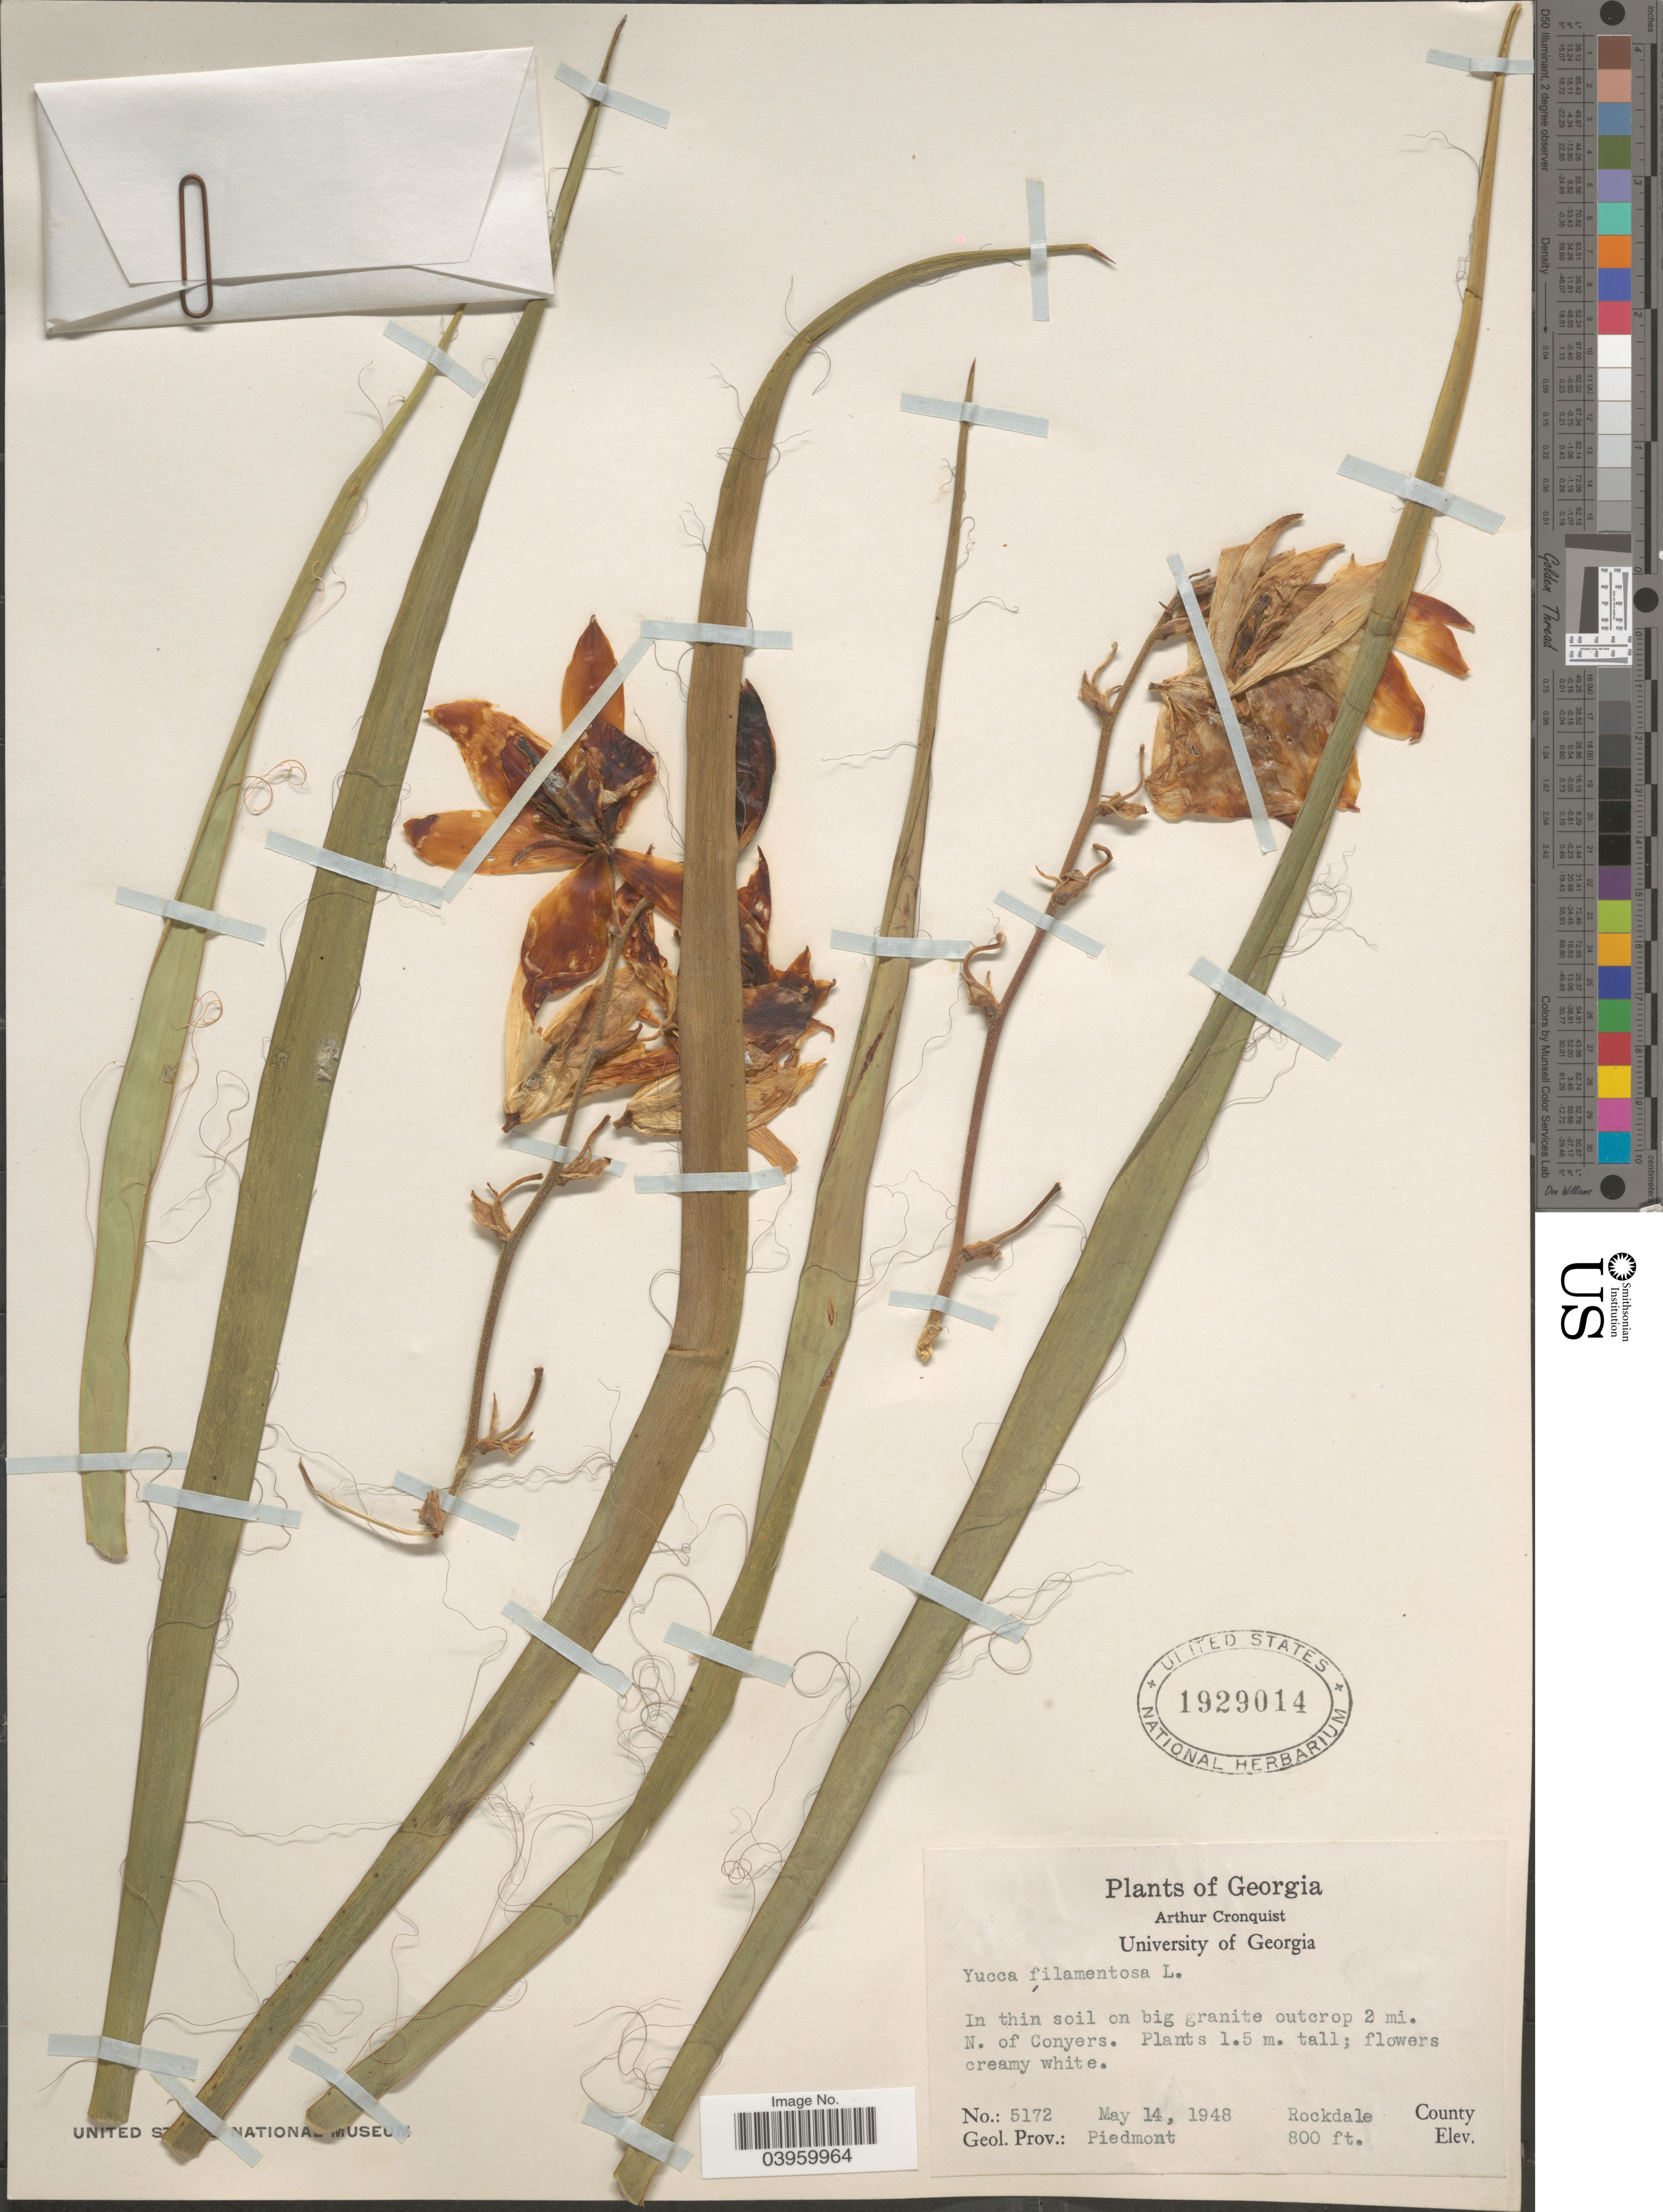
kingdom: Plantae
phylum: Tracheophyta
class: Liliopsida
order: Asparagales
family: Asparagaceae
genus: Yucca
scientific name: Yucca filamentosa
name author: L.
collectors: A. J. Cronquist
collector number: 5172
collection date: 1948-05-14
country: United States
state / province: Georgia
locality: In thin soil on big granite outcrop 2 mi. N. of Conyers. Rockdale County. Geol. Prov.: Piedmont.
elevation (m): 244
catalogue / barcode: US 1929014